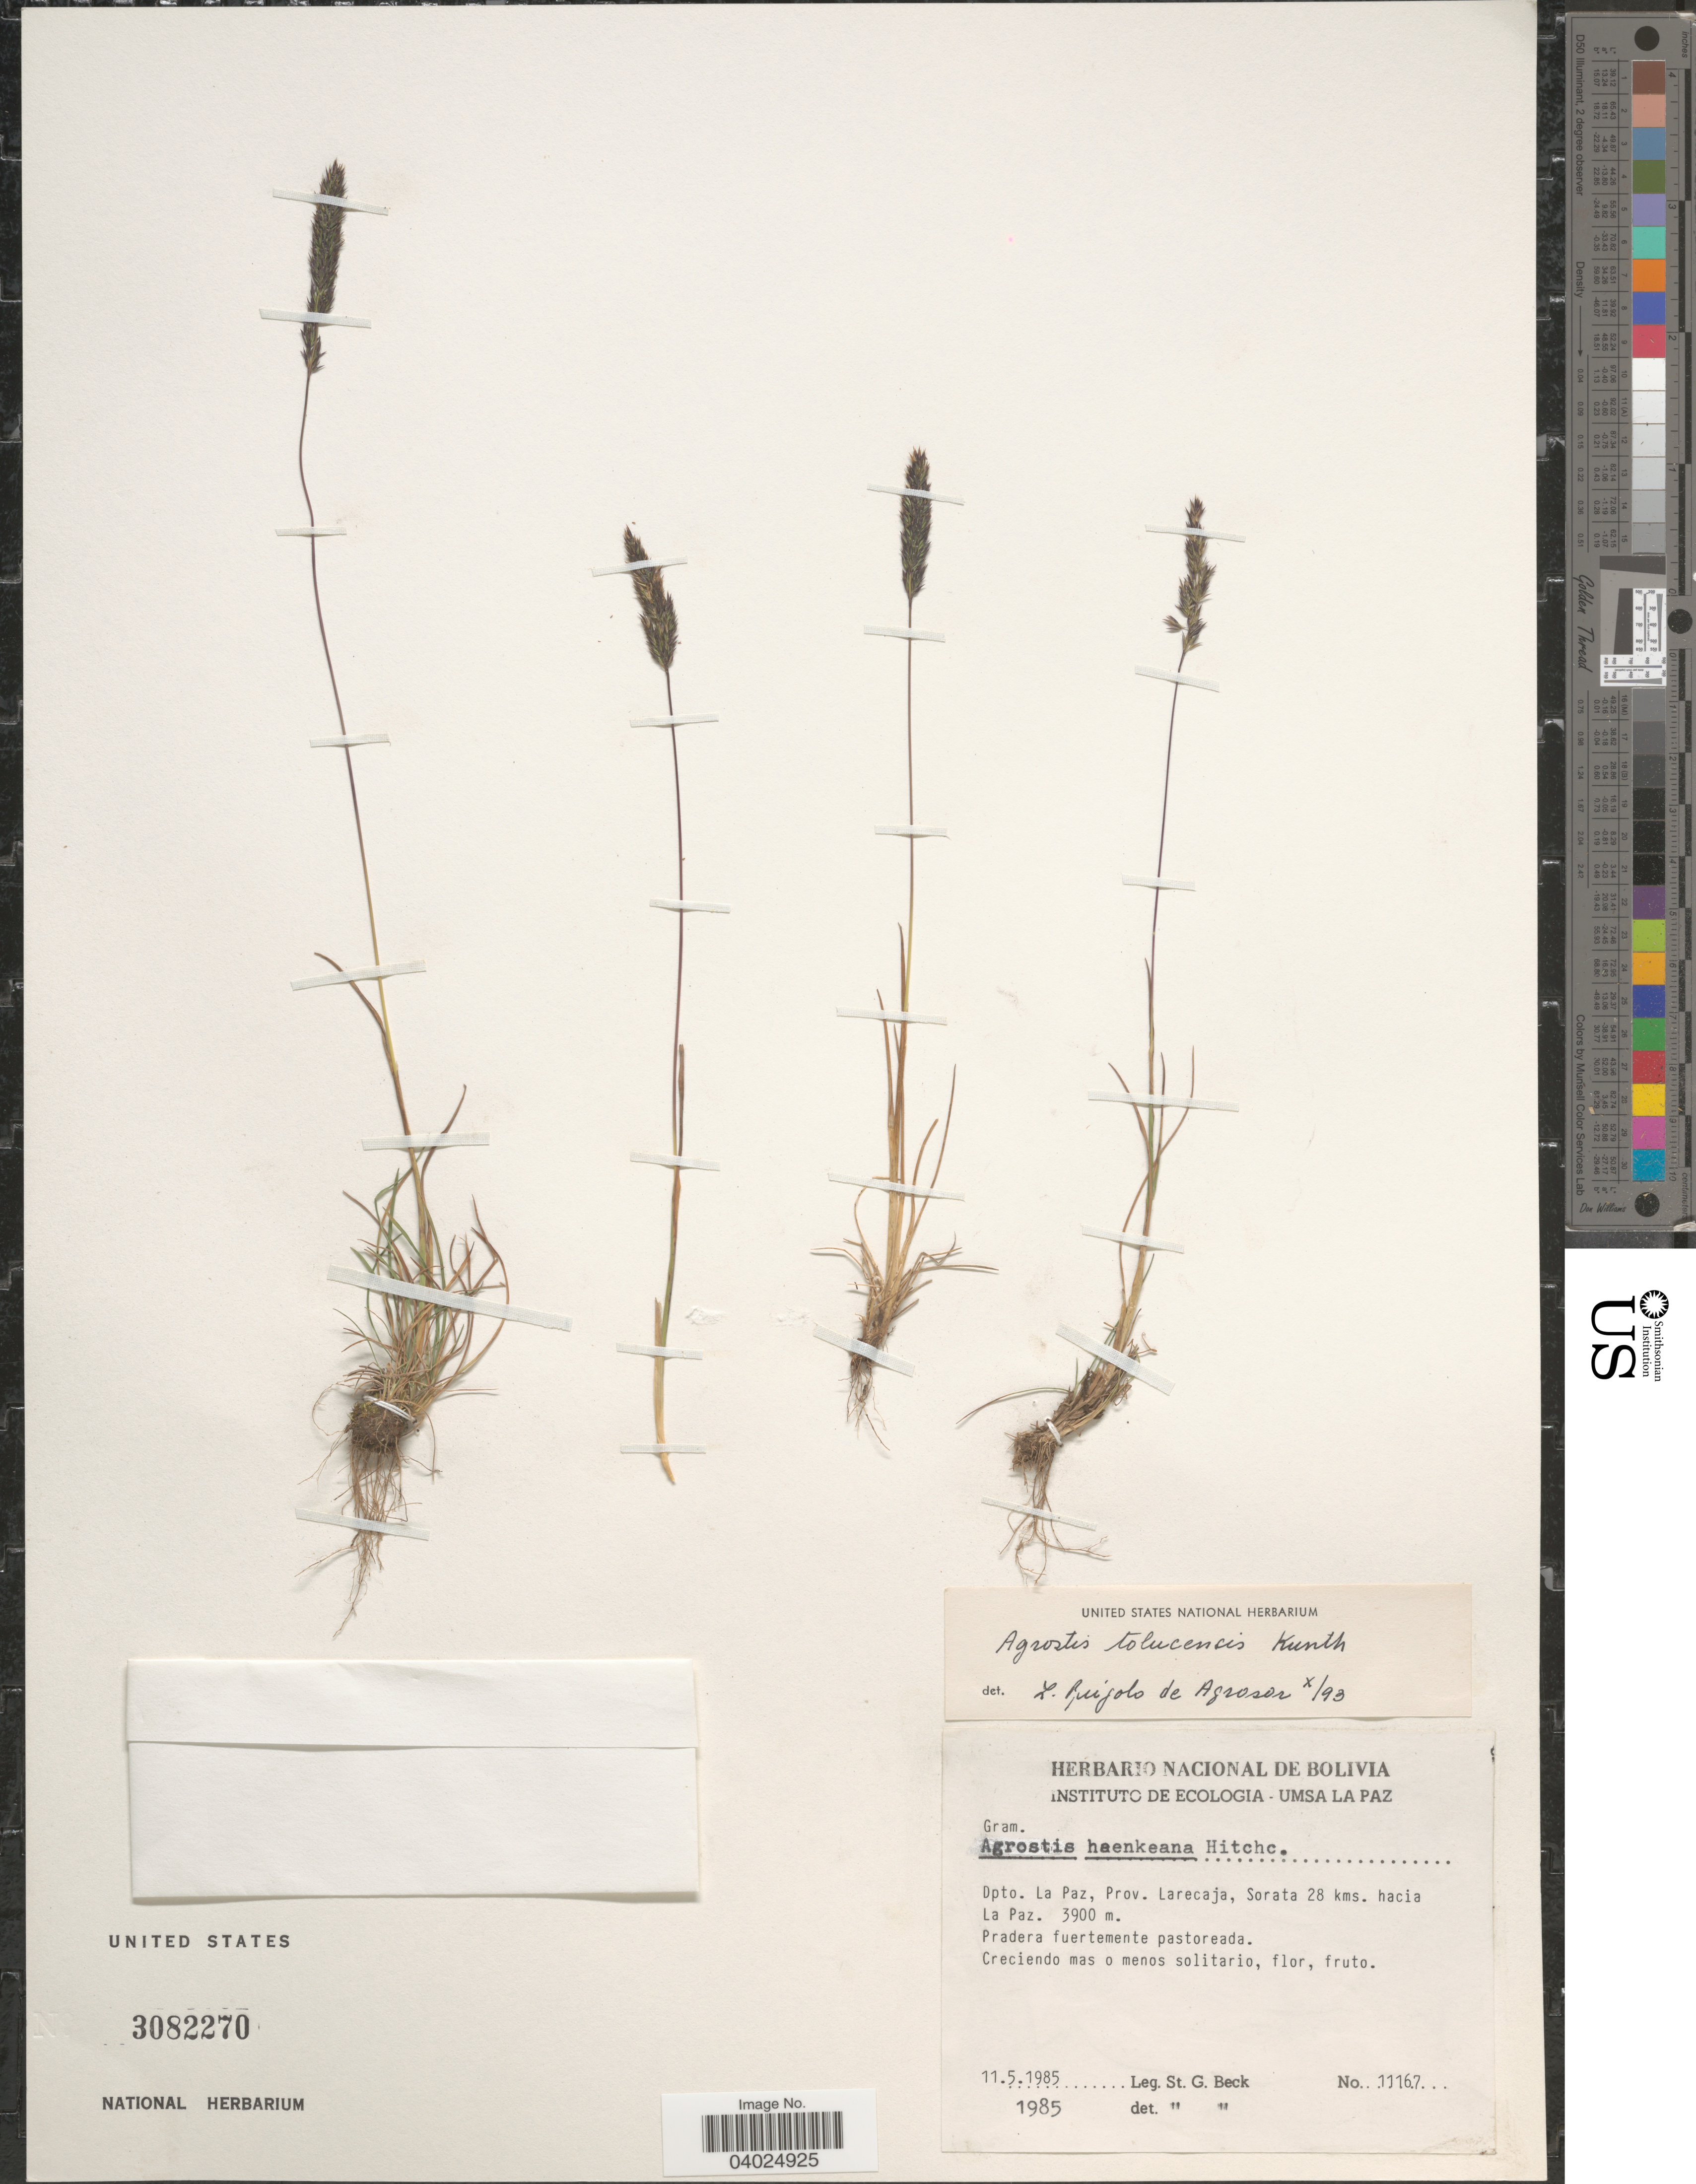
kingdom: Plantae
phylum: Tracheophyta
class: Liliopsida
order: Poales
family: Poaceae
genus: Agrostis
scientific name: Agrostis tolucensis Kunth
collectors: S. G. Beck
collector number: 11167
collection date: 1985-05-11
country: Bolivia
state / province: La Paz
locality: Dpto. La Paz, Prov. Larecaja, Sorata 28 kms. hacia La Paz.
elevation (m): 3900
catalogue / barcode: US 3082270